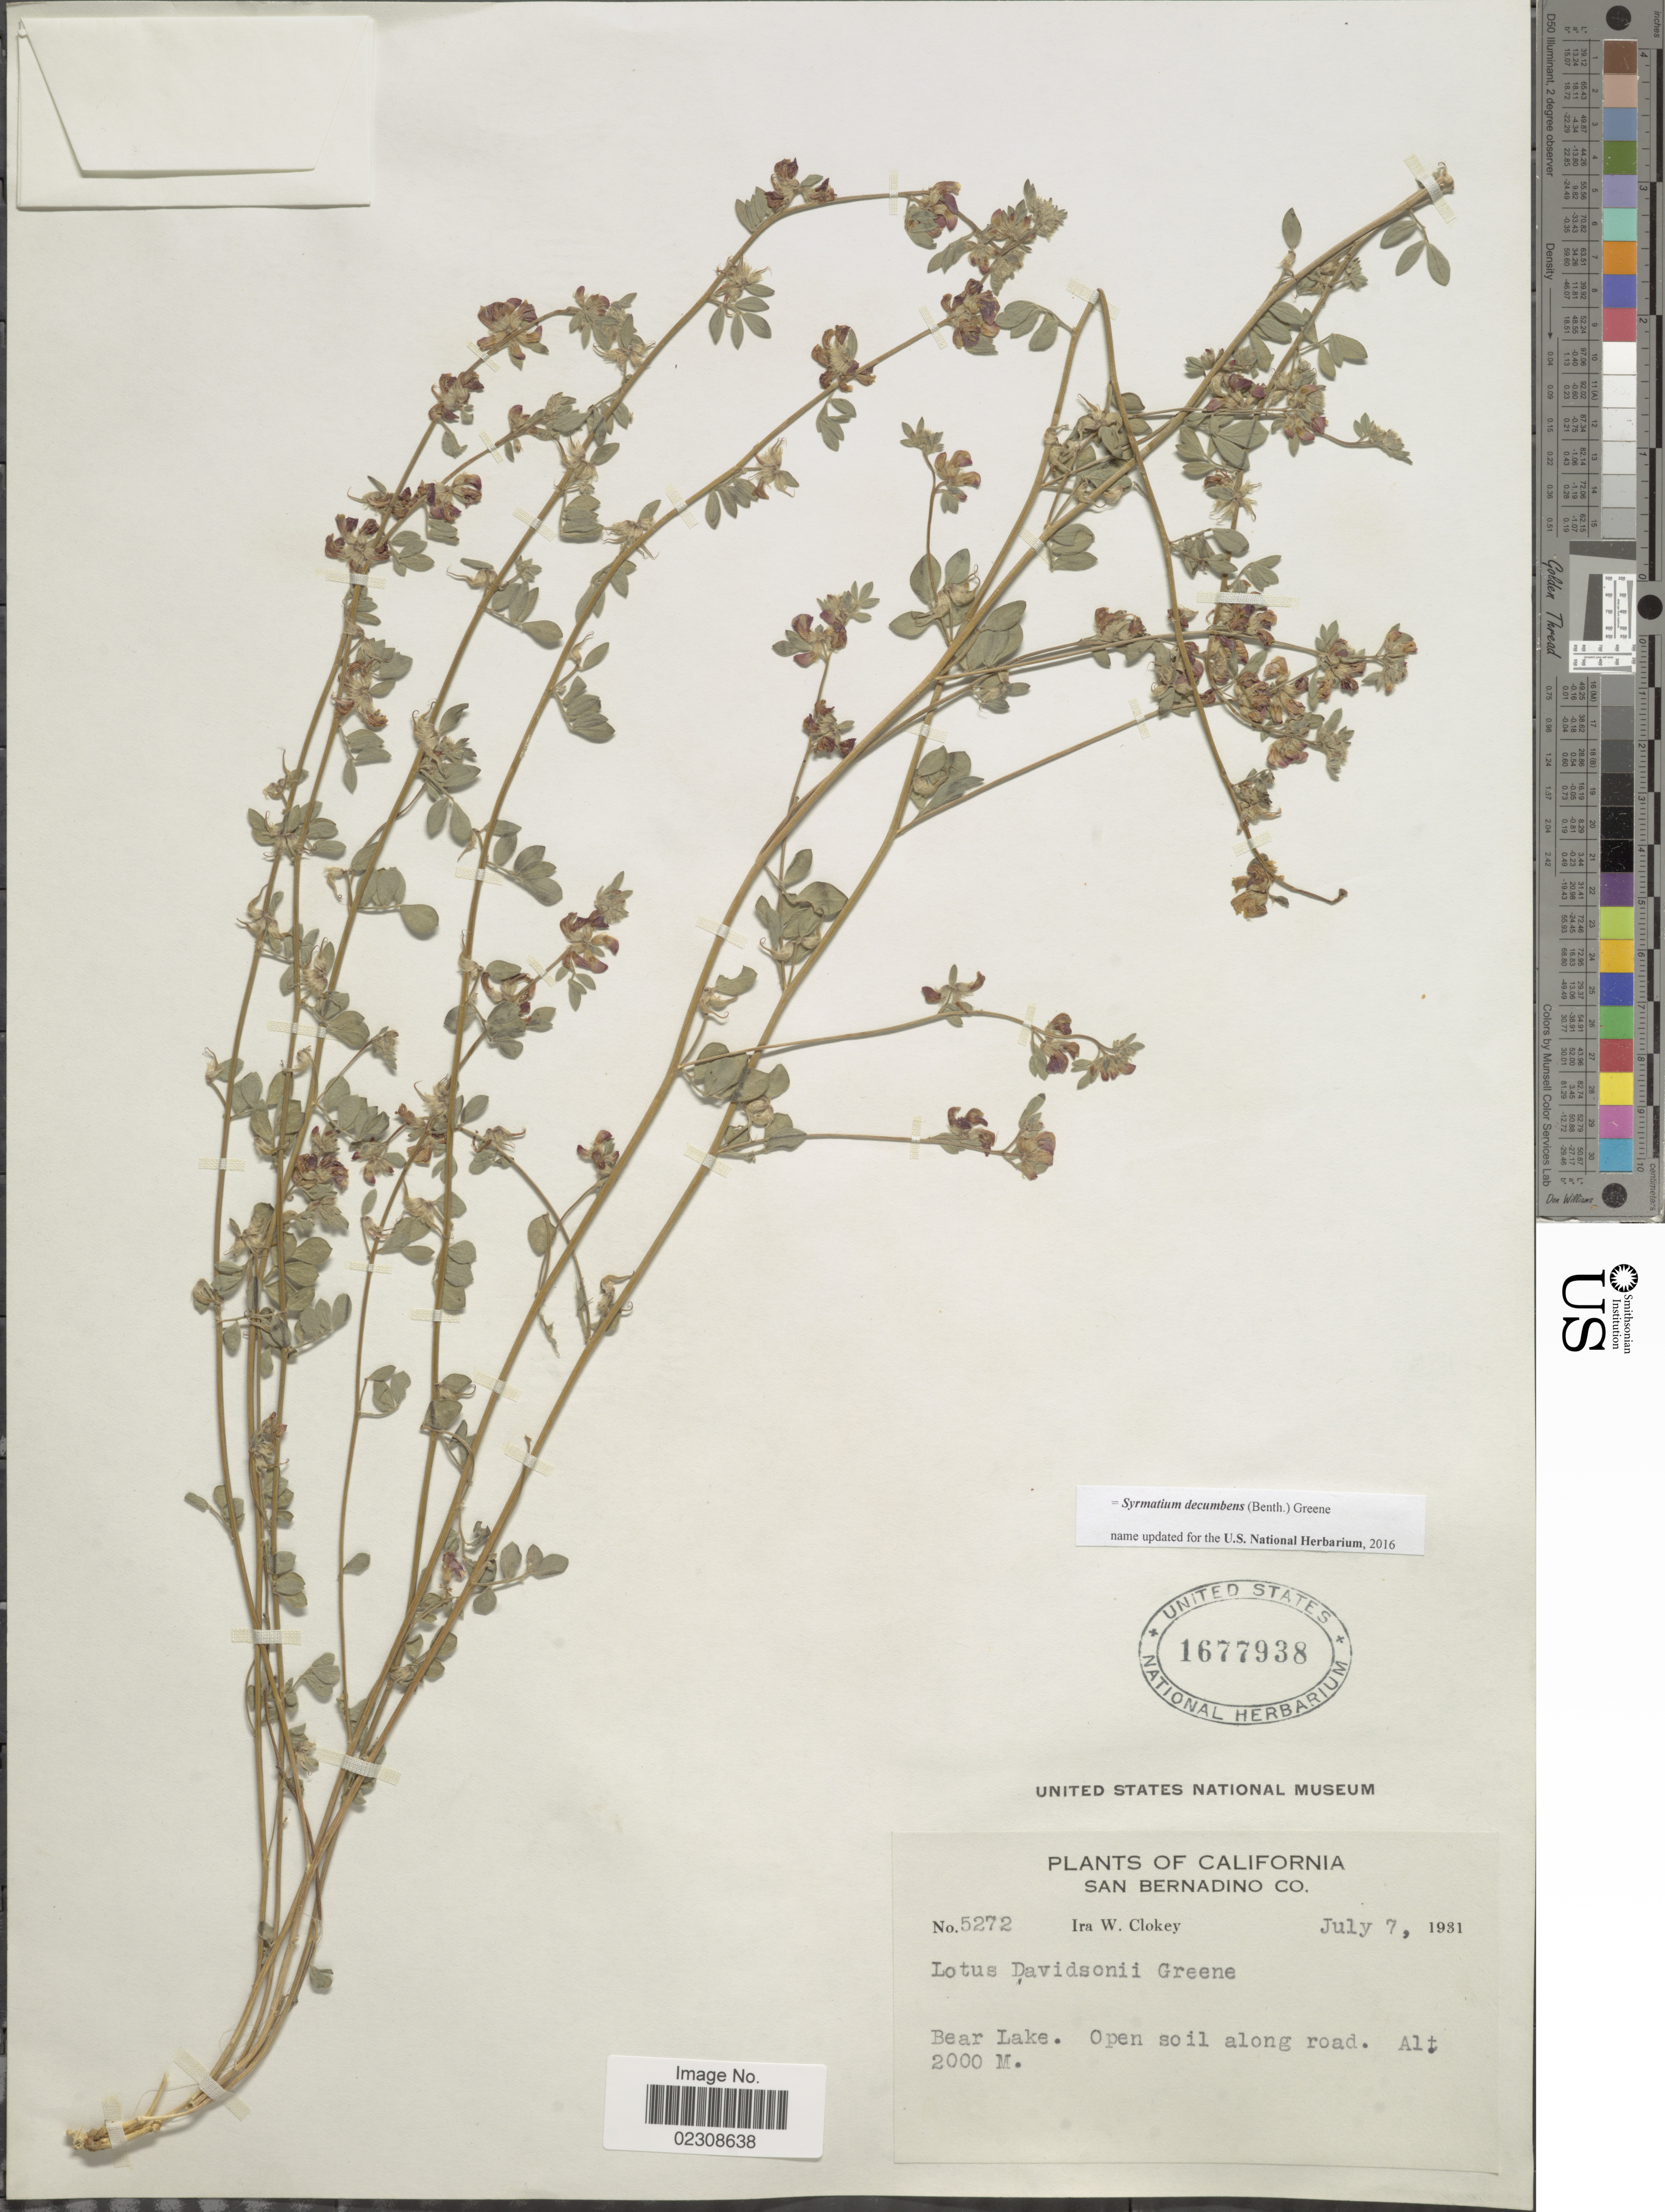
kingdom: Plantae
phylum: Tracheophyta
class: Magnoliopsida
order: Fabales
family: Fabaceae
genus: Syrmatium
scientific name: Syrmatium decumbens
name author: (Benth.) Greene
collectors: I. W. Clokey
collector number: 5272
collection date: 1931-07-07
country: United States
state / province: California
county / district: San Bernardino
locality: San Bernadino Co. Bear Lake.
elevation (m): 2000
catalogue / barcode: US 1677938